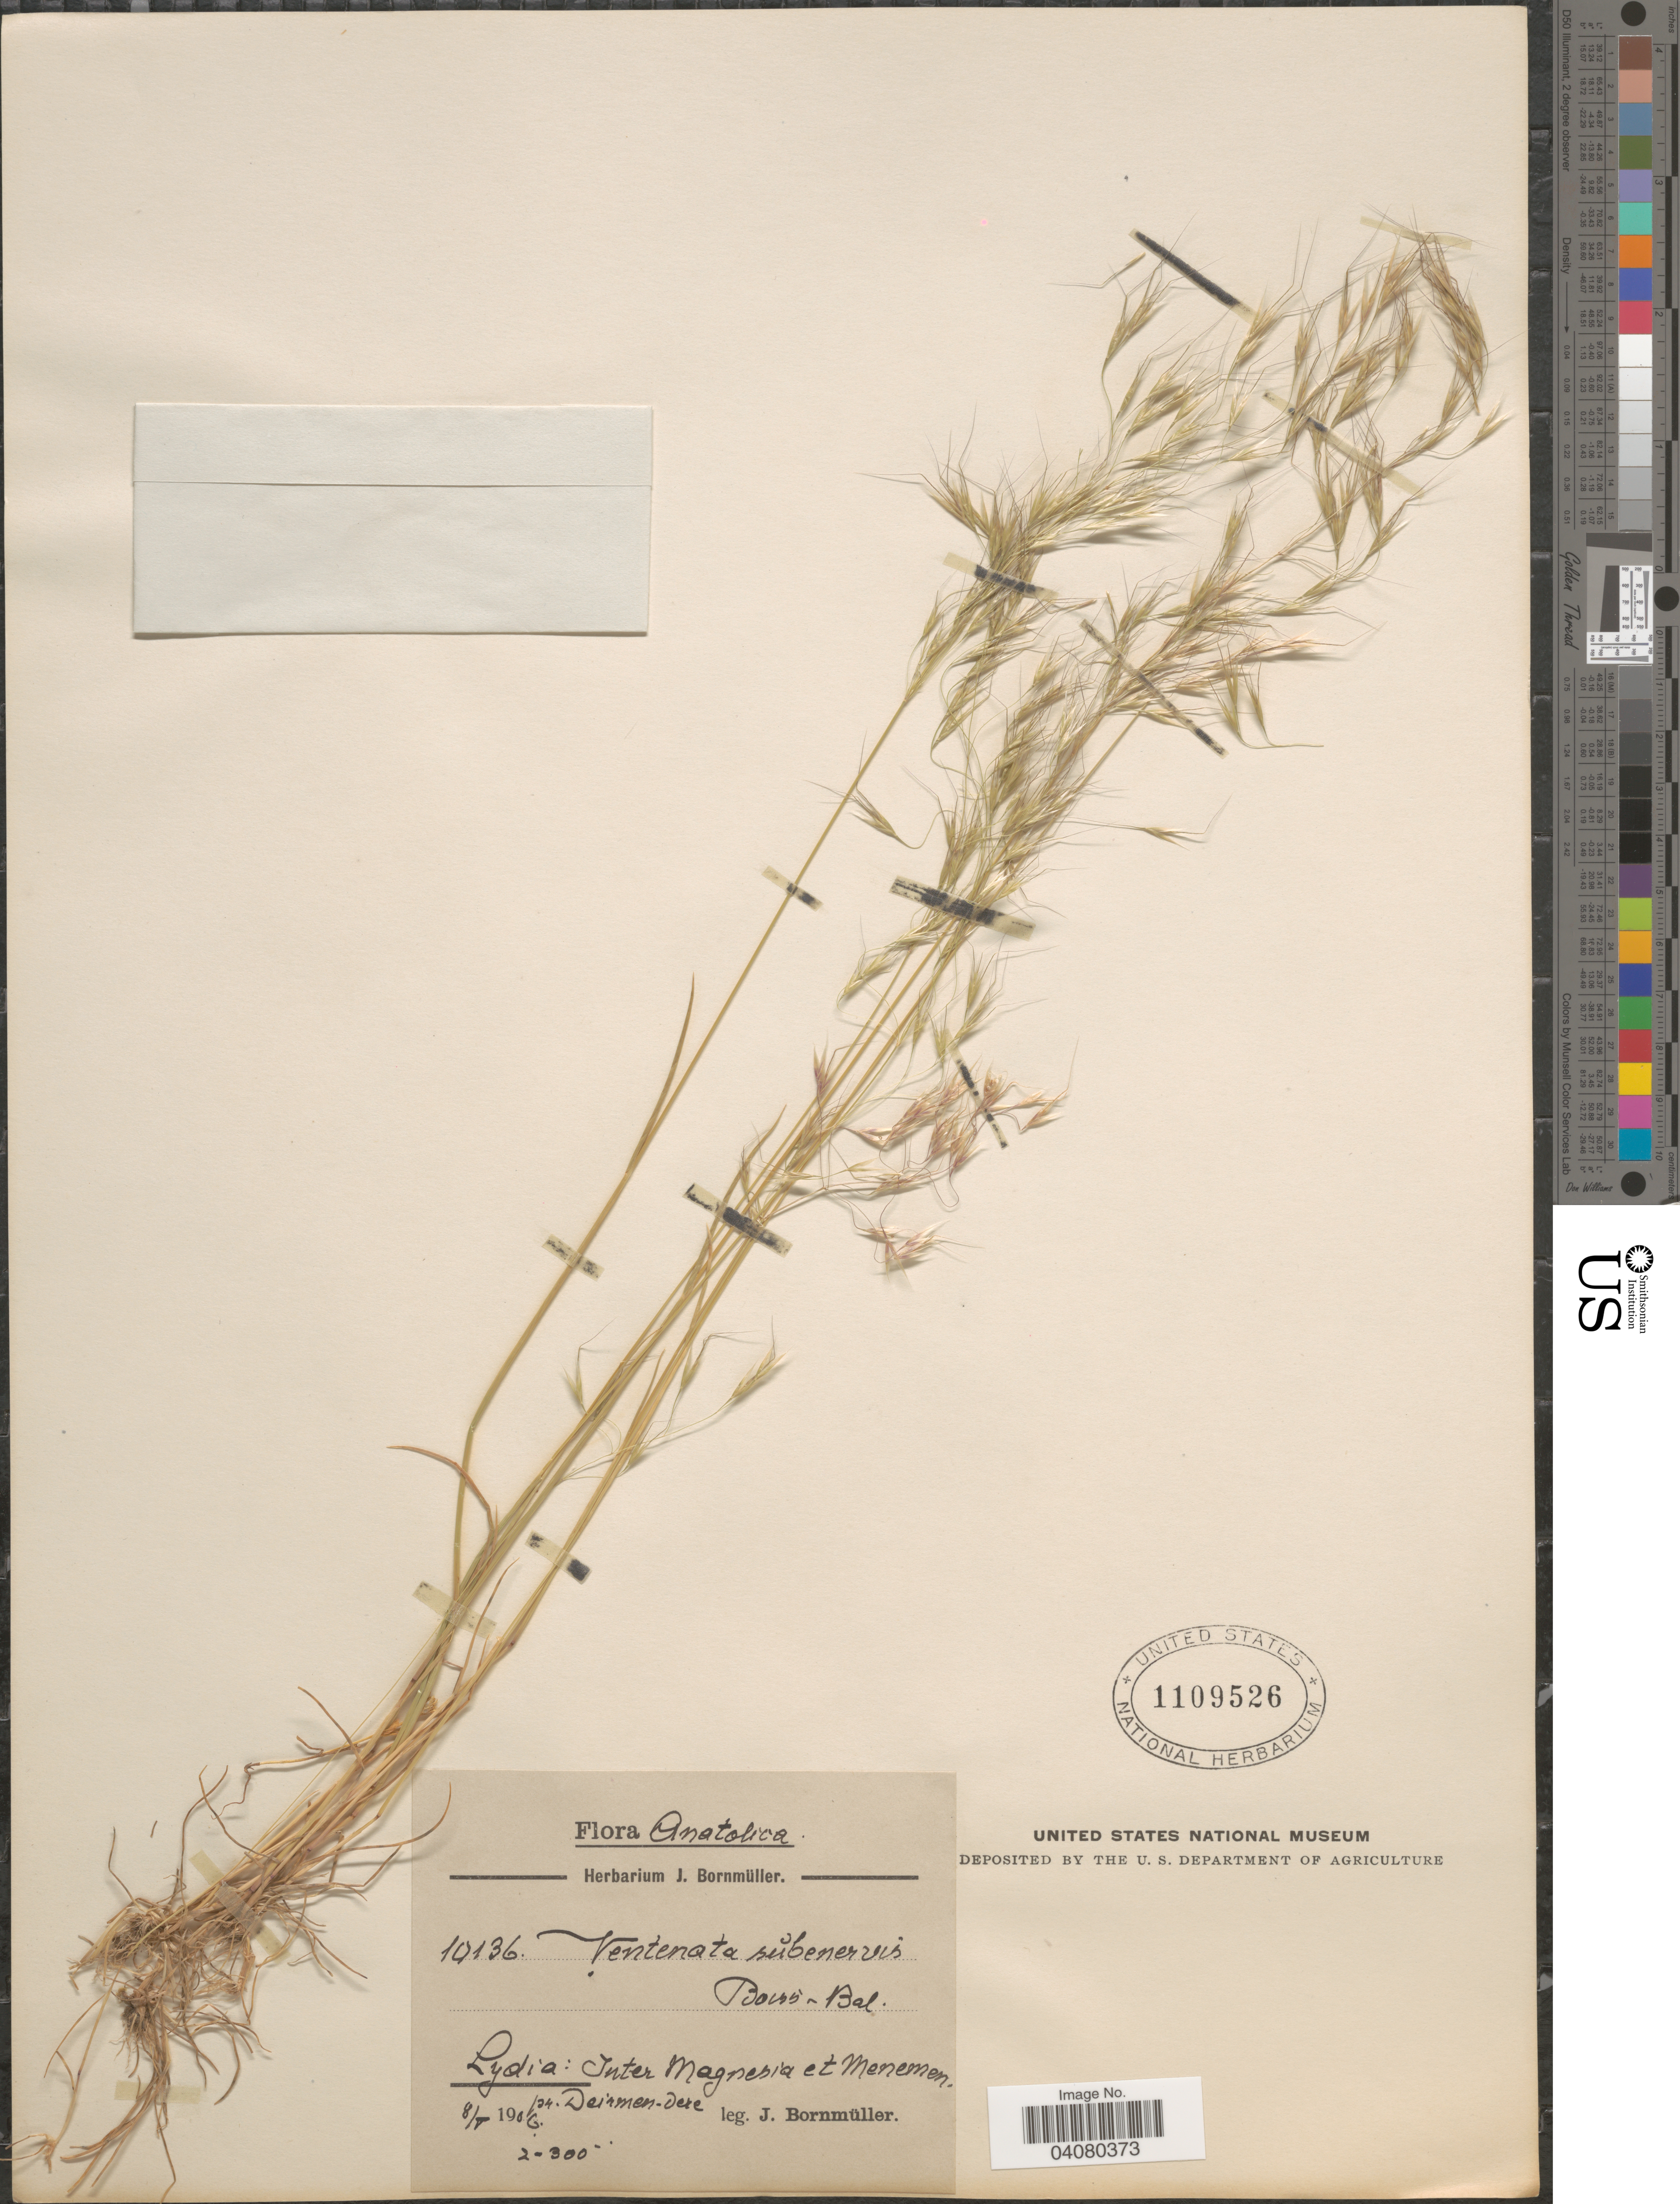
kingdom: Plantae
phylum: Tracheophyta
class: Liliopsida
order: Poales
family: Poaceae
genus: Ventenata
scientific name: Ventenata subenervis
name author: Boiss. & Balansa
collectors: J. Bornmüller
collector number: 10136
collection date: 1906-05-08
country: Turkey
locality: Anatolica. Lydia: Inter Magnesia et Menemen. [illegible text] Deirmen-dere.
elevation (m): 61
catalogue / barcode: US 1109526